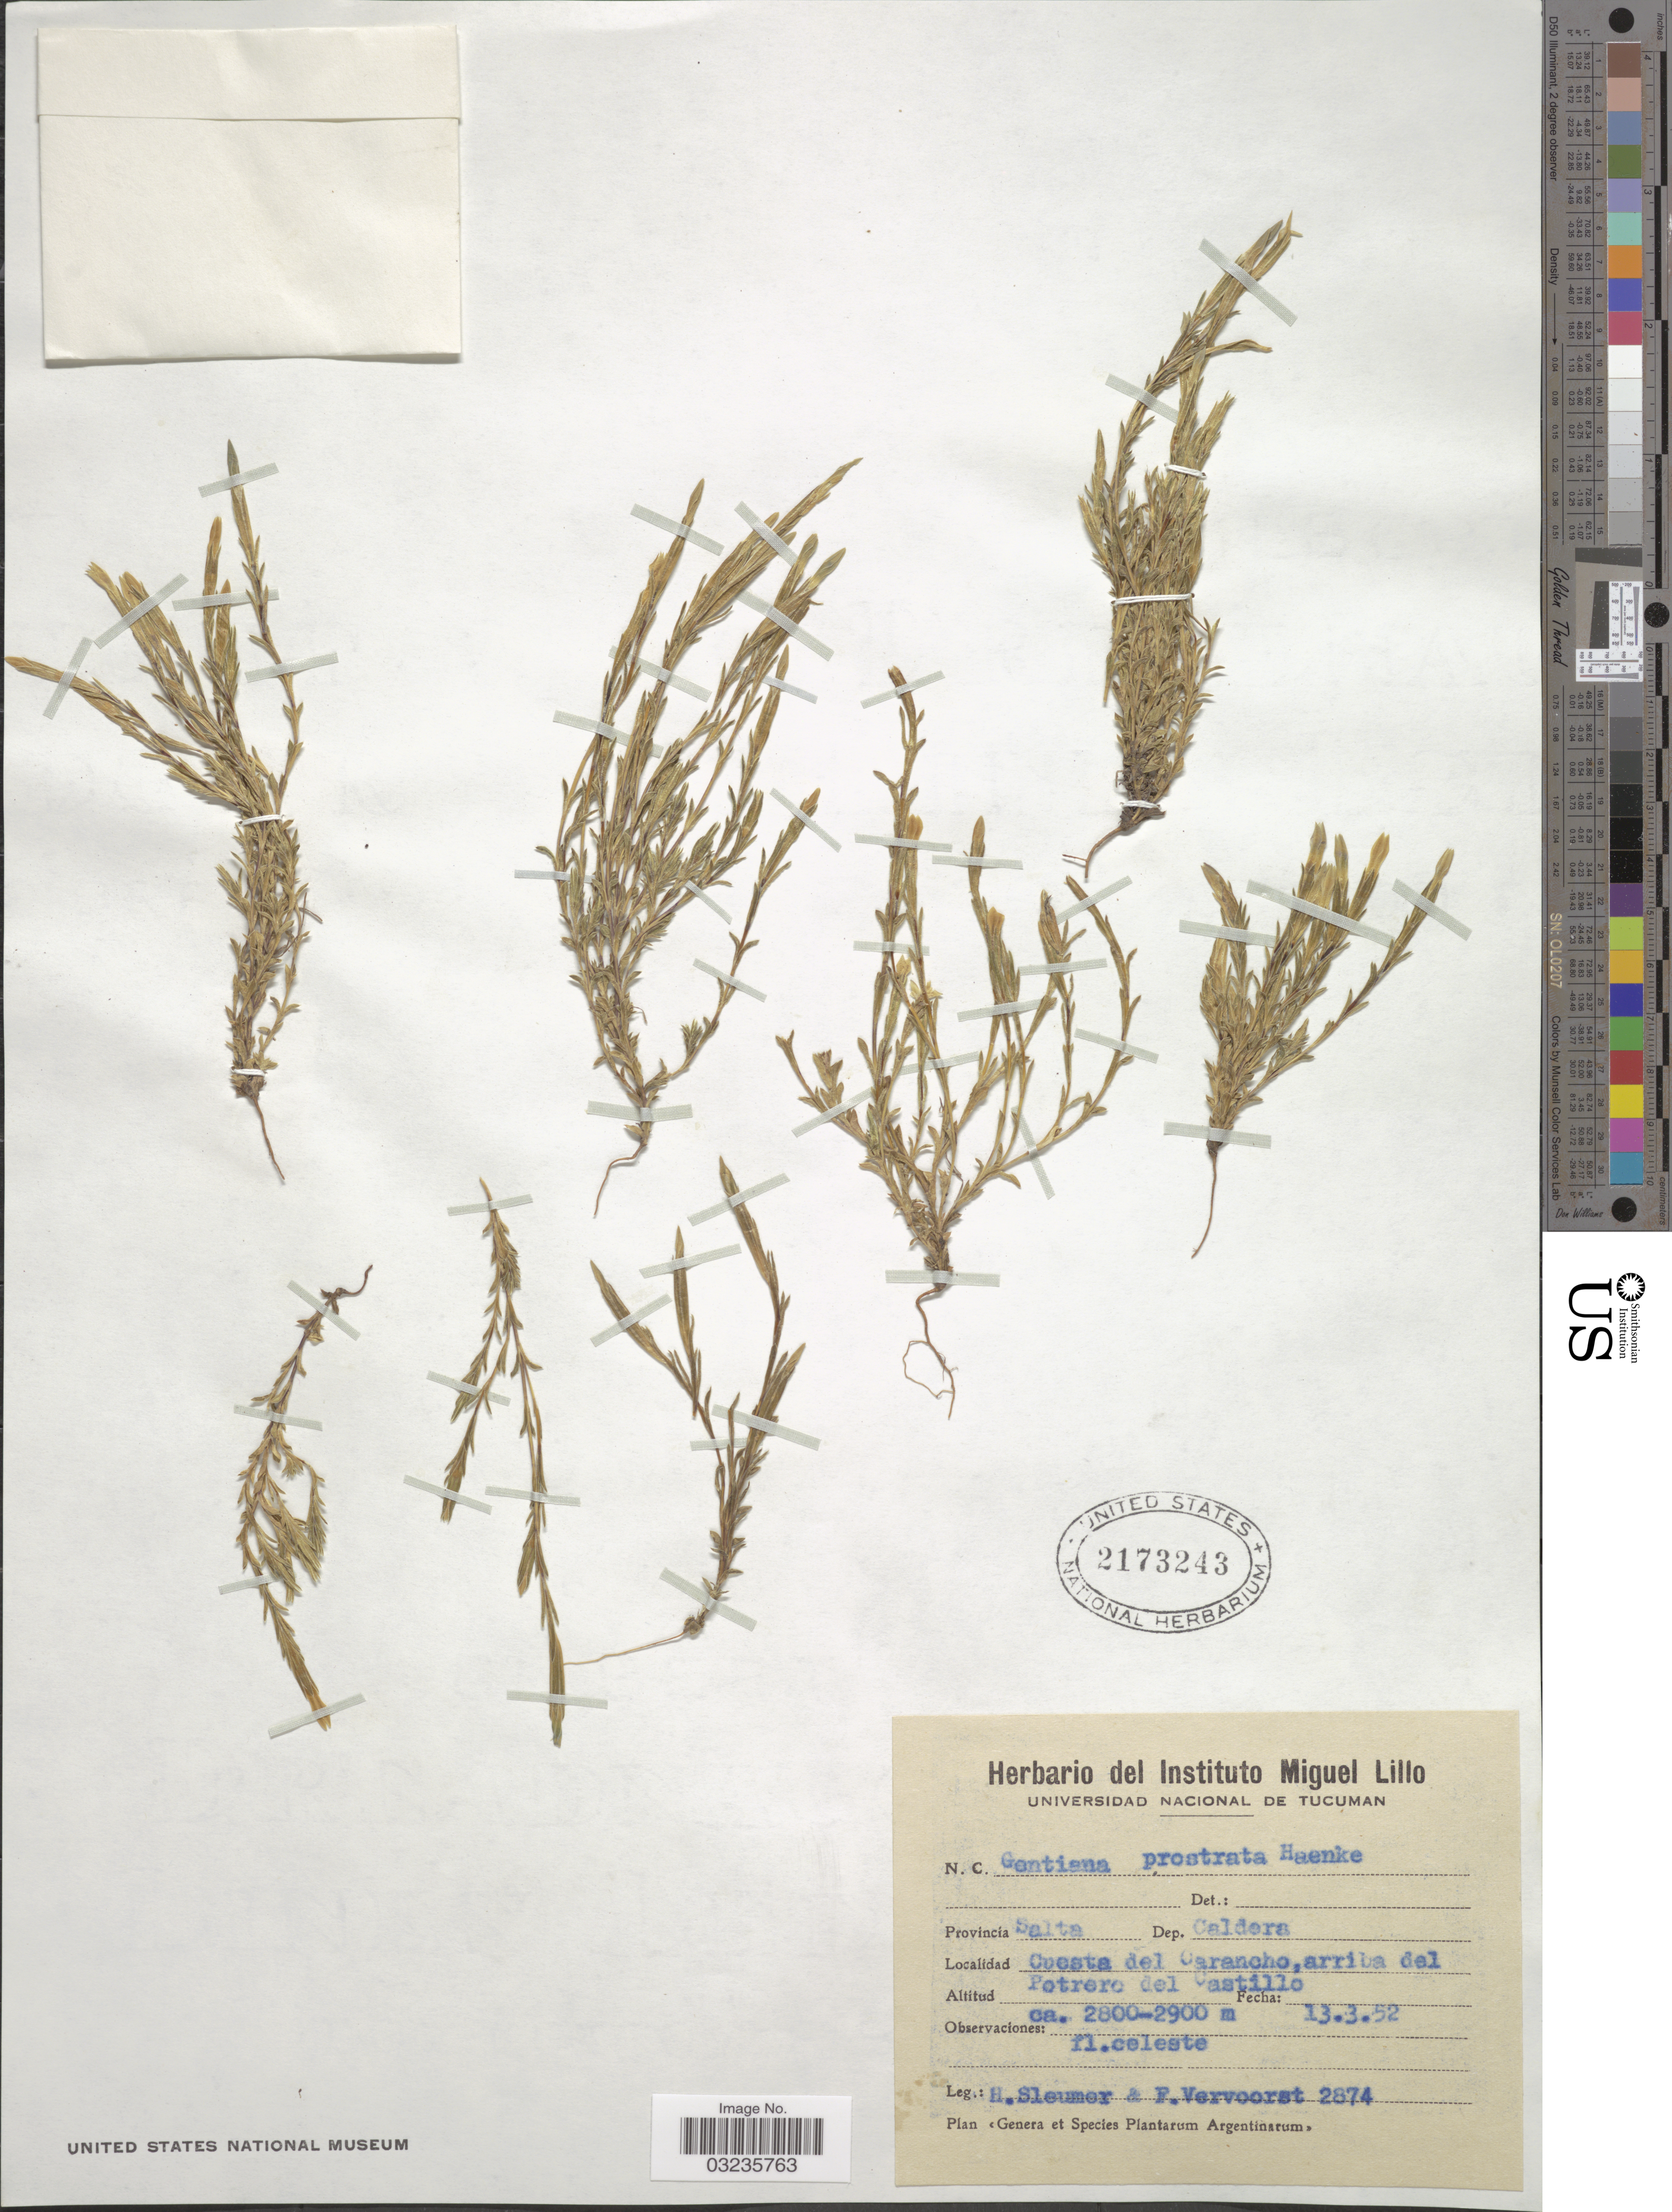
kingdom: Plantae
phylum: Tracheophyta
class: Magnoliopsida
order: Gentianales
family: Gentianaceae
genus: Gentiana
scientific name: Gentiana prostrata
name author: Haenke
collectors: H. O. Sleumer & F. Vervoorst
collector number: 2874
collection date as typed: Transcribed d/m/y: 13/3/52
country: Argentina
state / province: Salta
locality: Dep. Caldera. Cuesta del Carancho, arriba del Potrero del Castillo.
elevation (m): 2800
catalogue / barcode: US 2173243